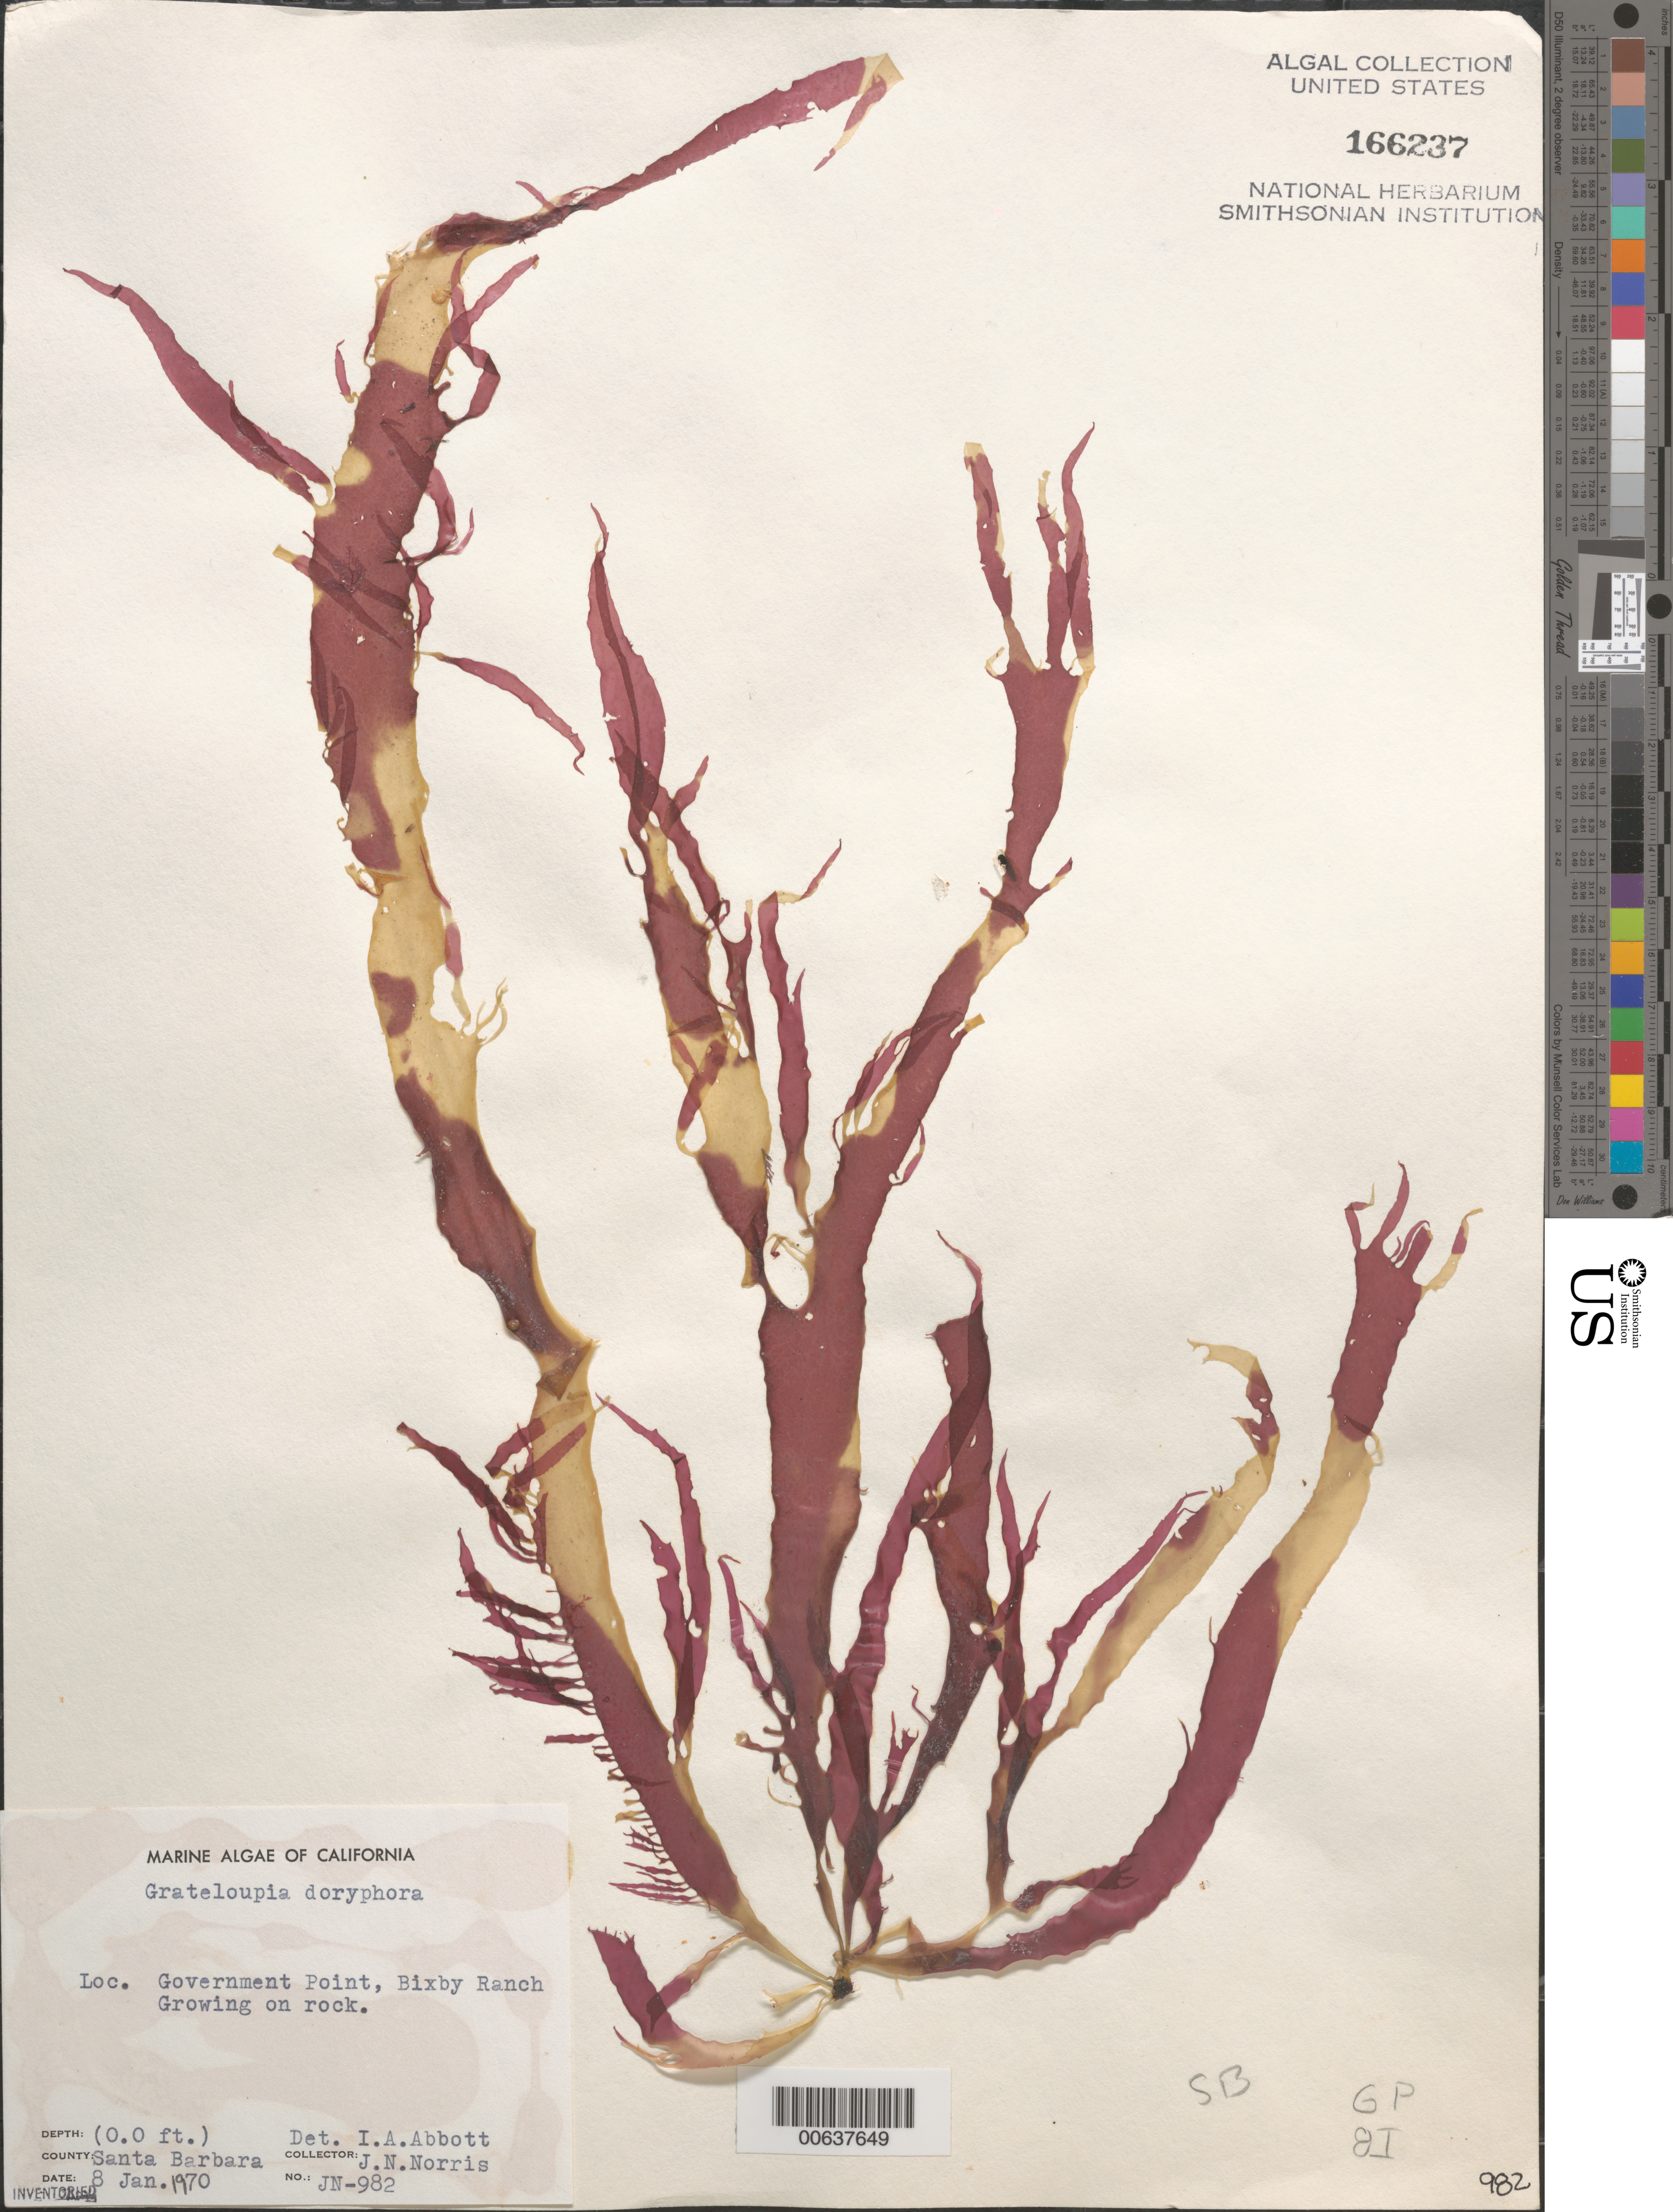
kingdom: Plantae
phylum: Rhodophyta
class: Florideophyceae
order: Halymeniales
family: Halymeniaceae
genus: Grateloupia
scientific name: Grateloupia doryphora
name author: (Mont.) Howe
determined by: Abbott, Isabella A.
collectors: J. N. Norris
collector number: JN-982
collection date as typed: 08 Jan 1970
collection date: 1970-01-08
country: United States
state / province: California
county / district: Santa Barbara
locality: Government Point, Bixby Ranch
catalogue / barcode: US 166237